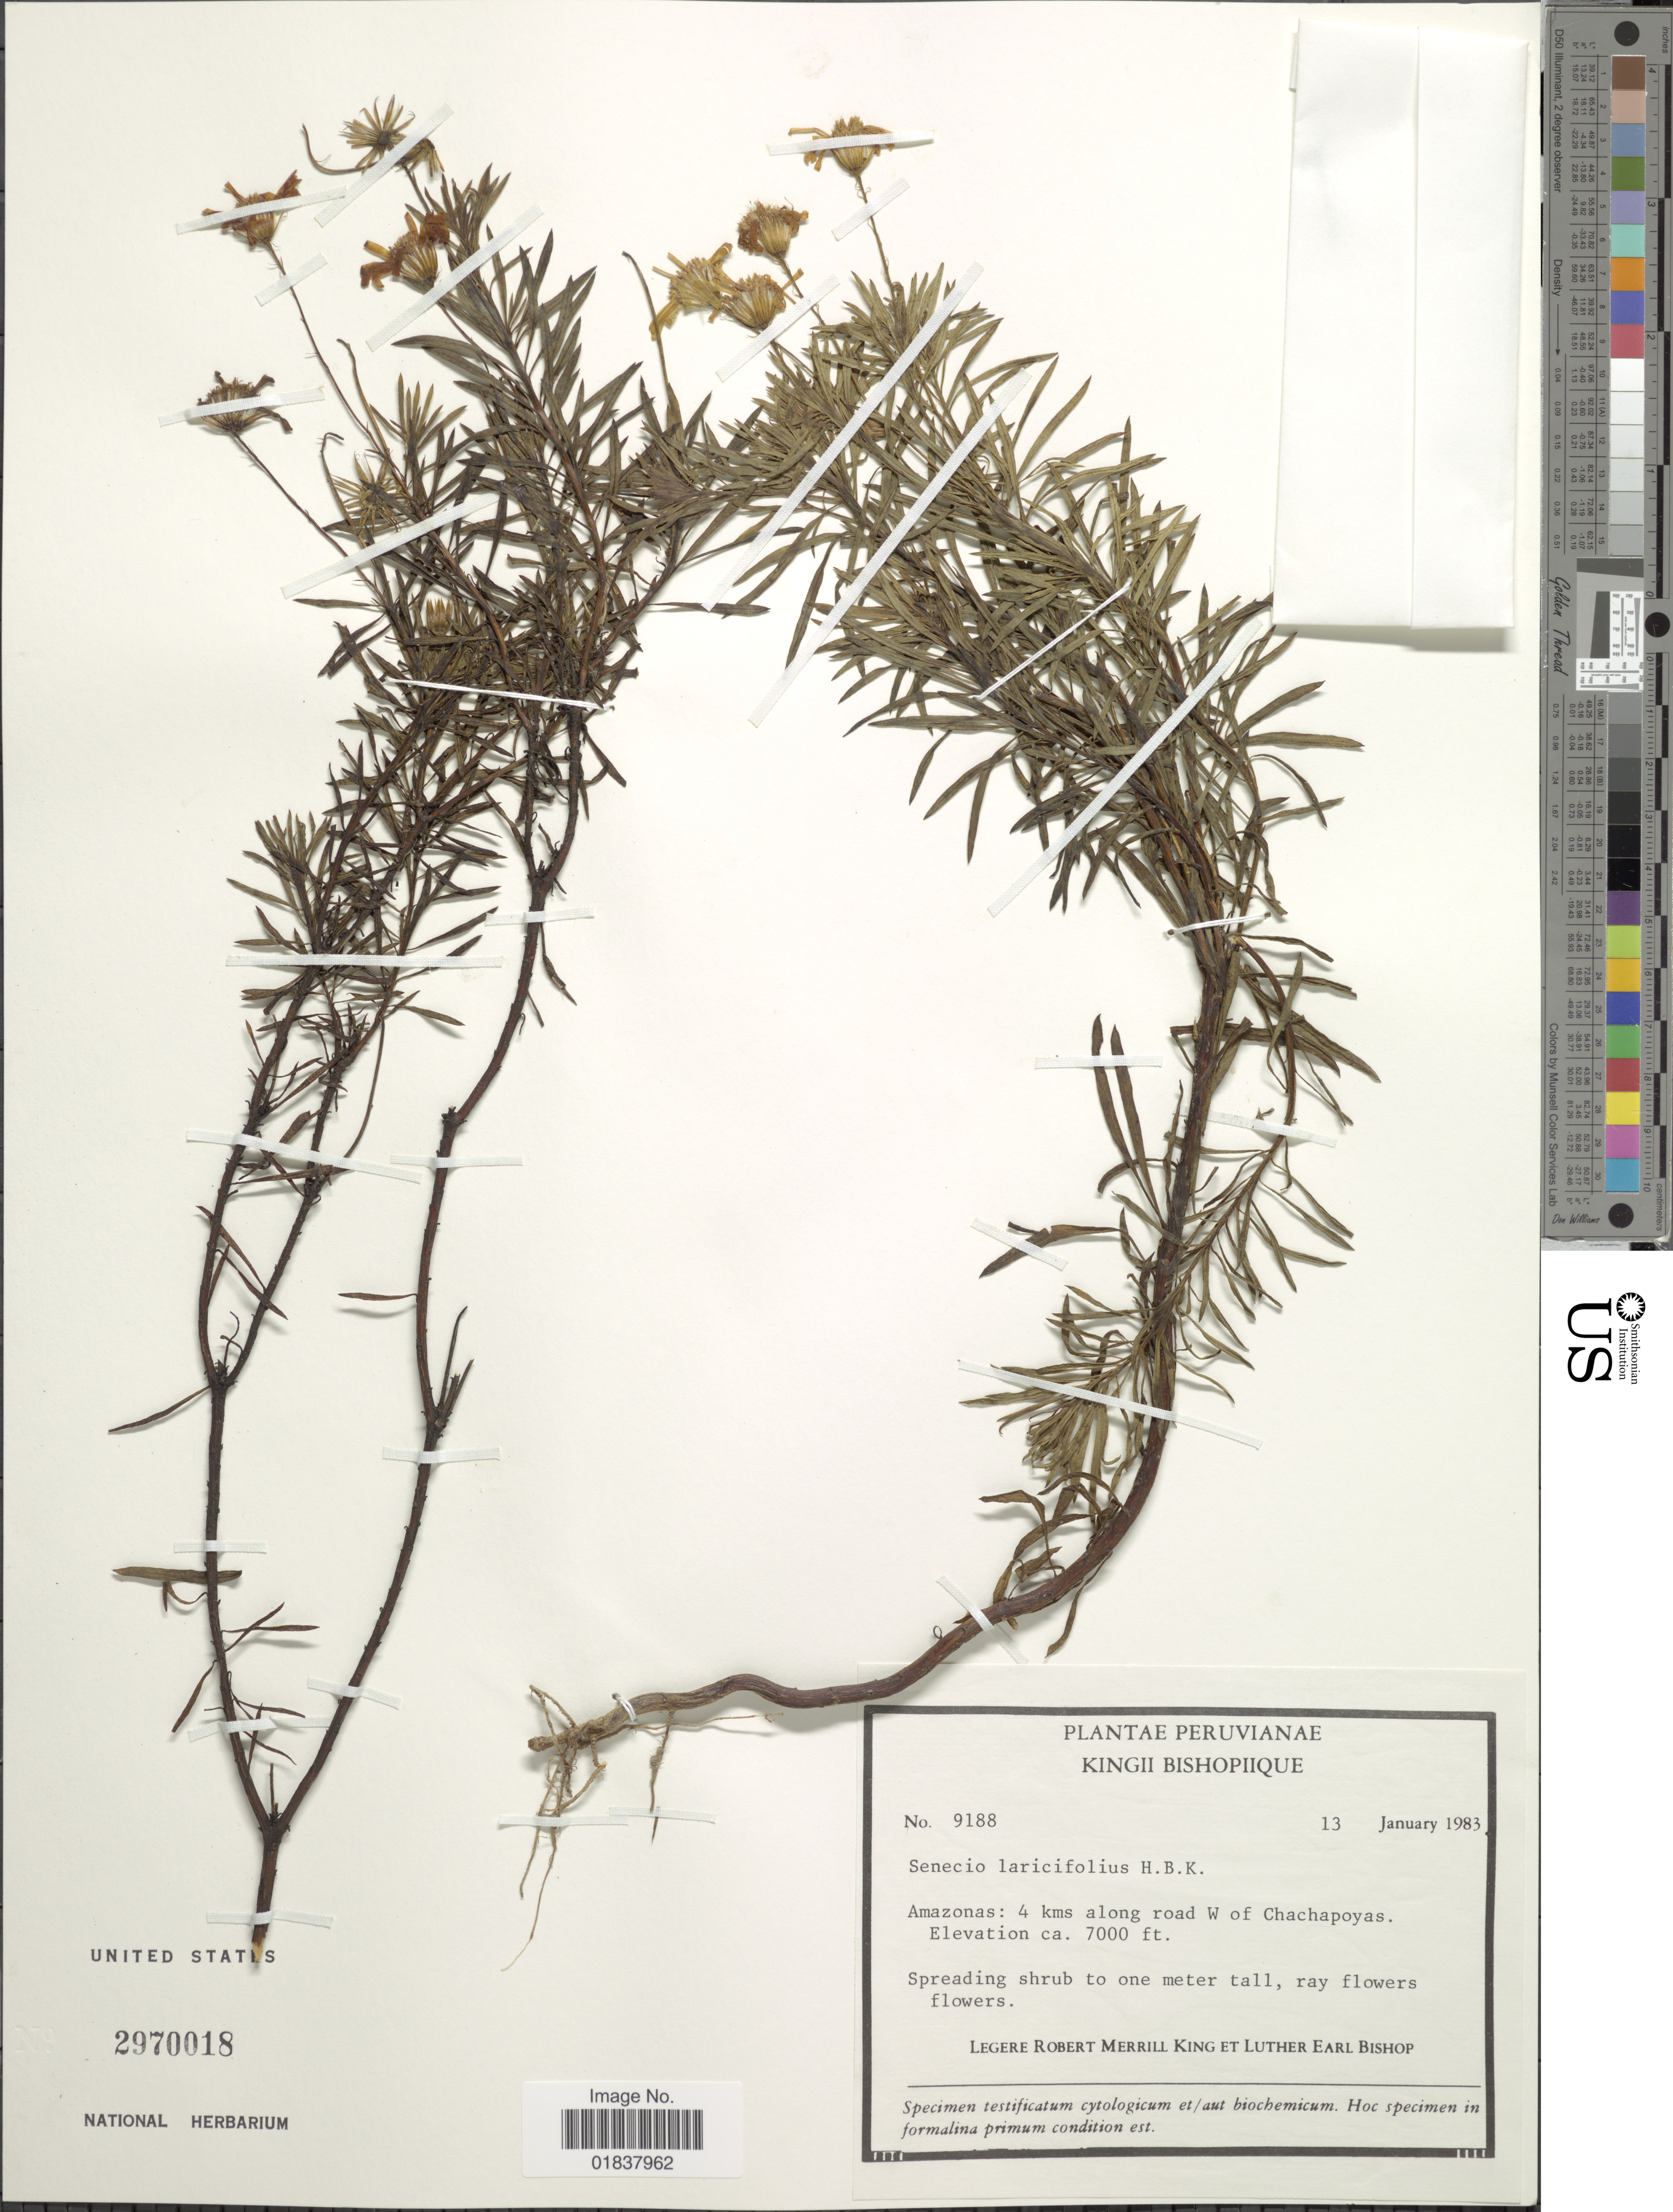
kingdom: Plantae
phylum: Tracheophyta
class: Magnoliopsida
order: Asterales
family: Asteraceae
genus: Senecio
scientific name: Senecio laricifolius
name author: Kunth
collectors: R. M. King & L. E. Bishop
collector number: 9188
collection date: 1983-01-13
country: Peru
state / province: Amazonas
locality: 4 kms along road W of Chachapoyas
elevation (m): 2134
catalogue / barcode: US 2970018